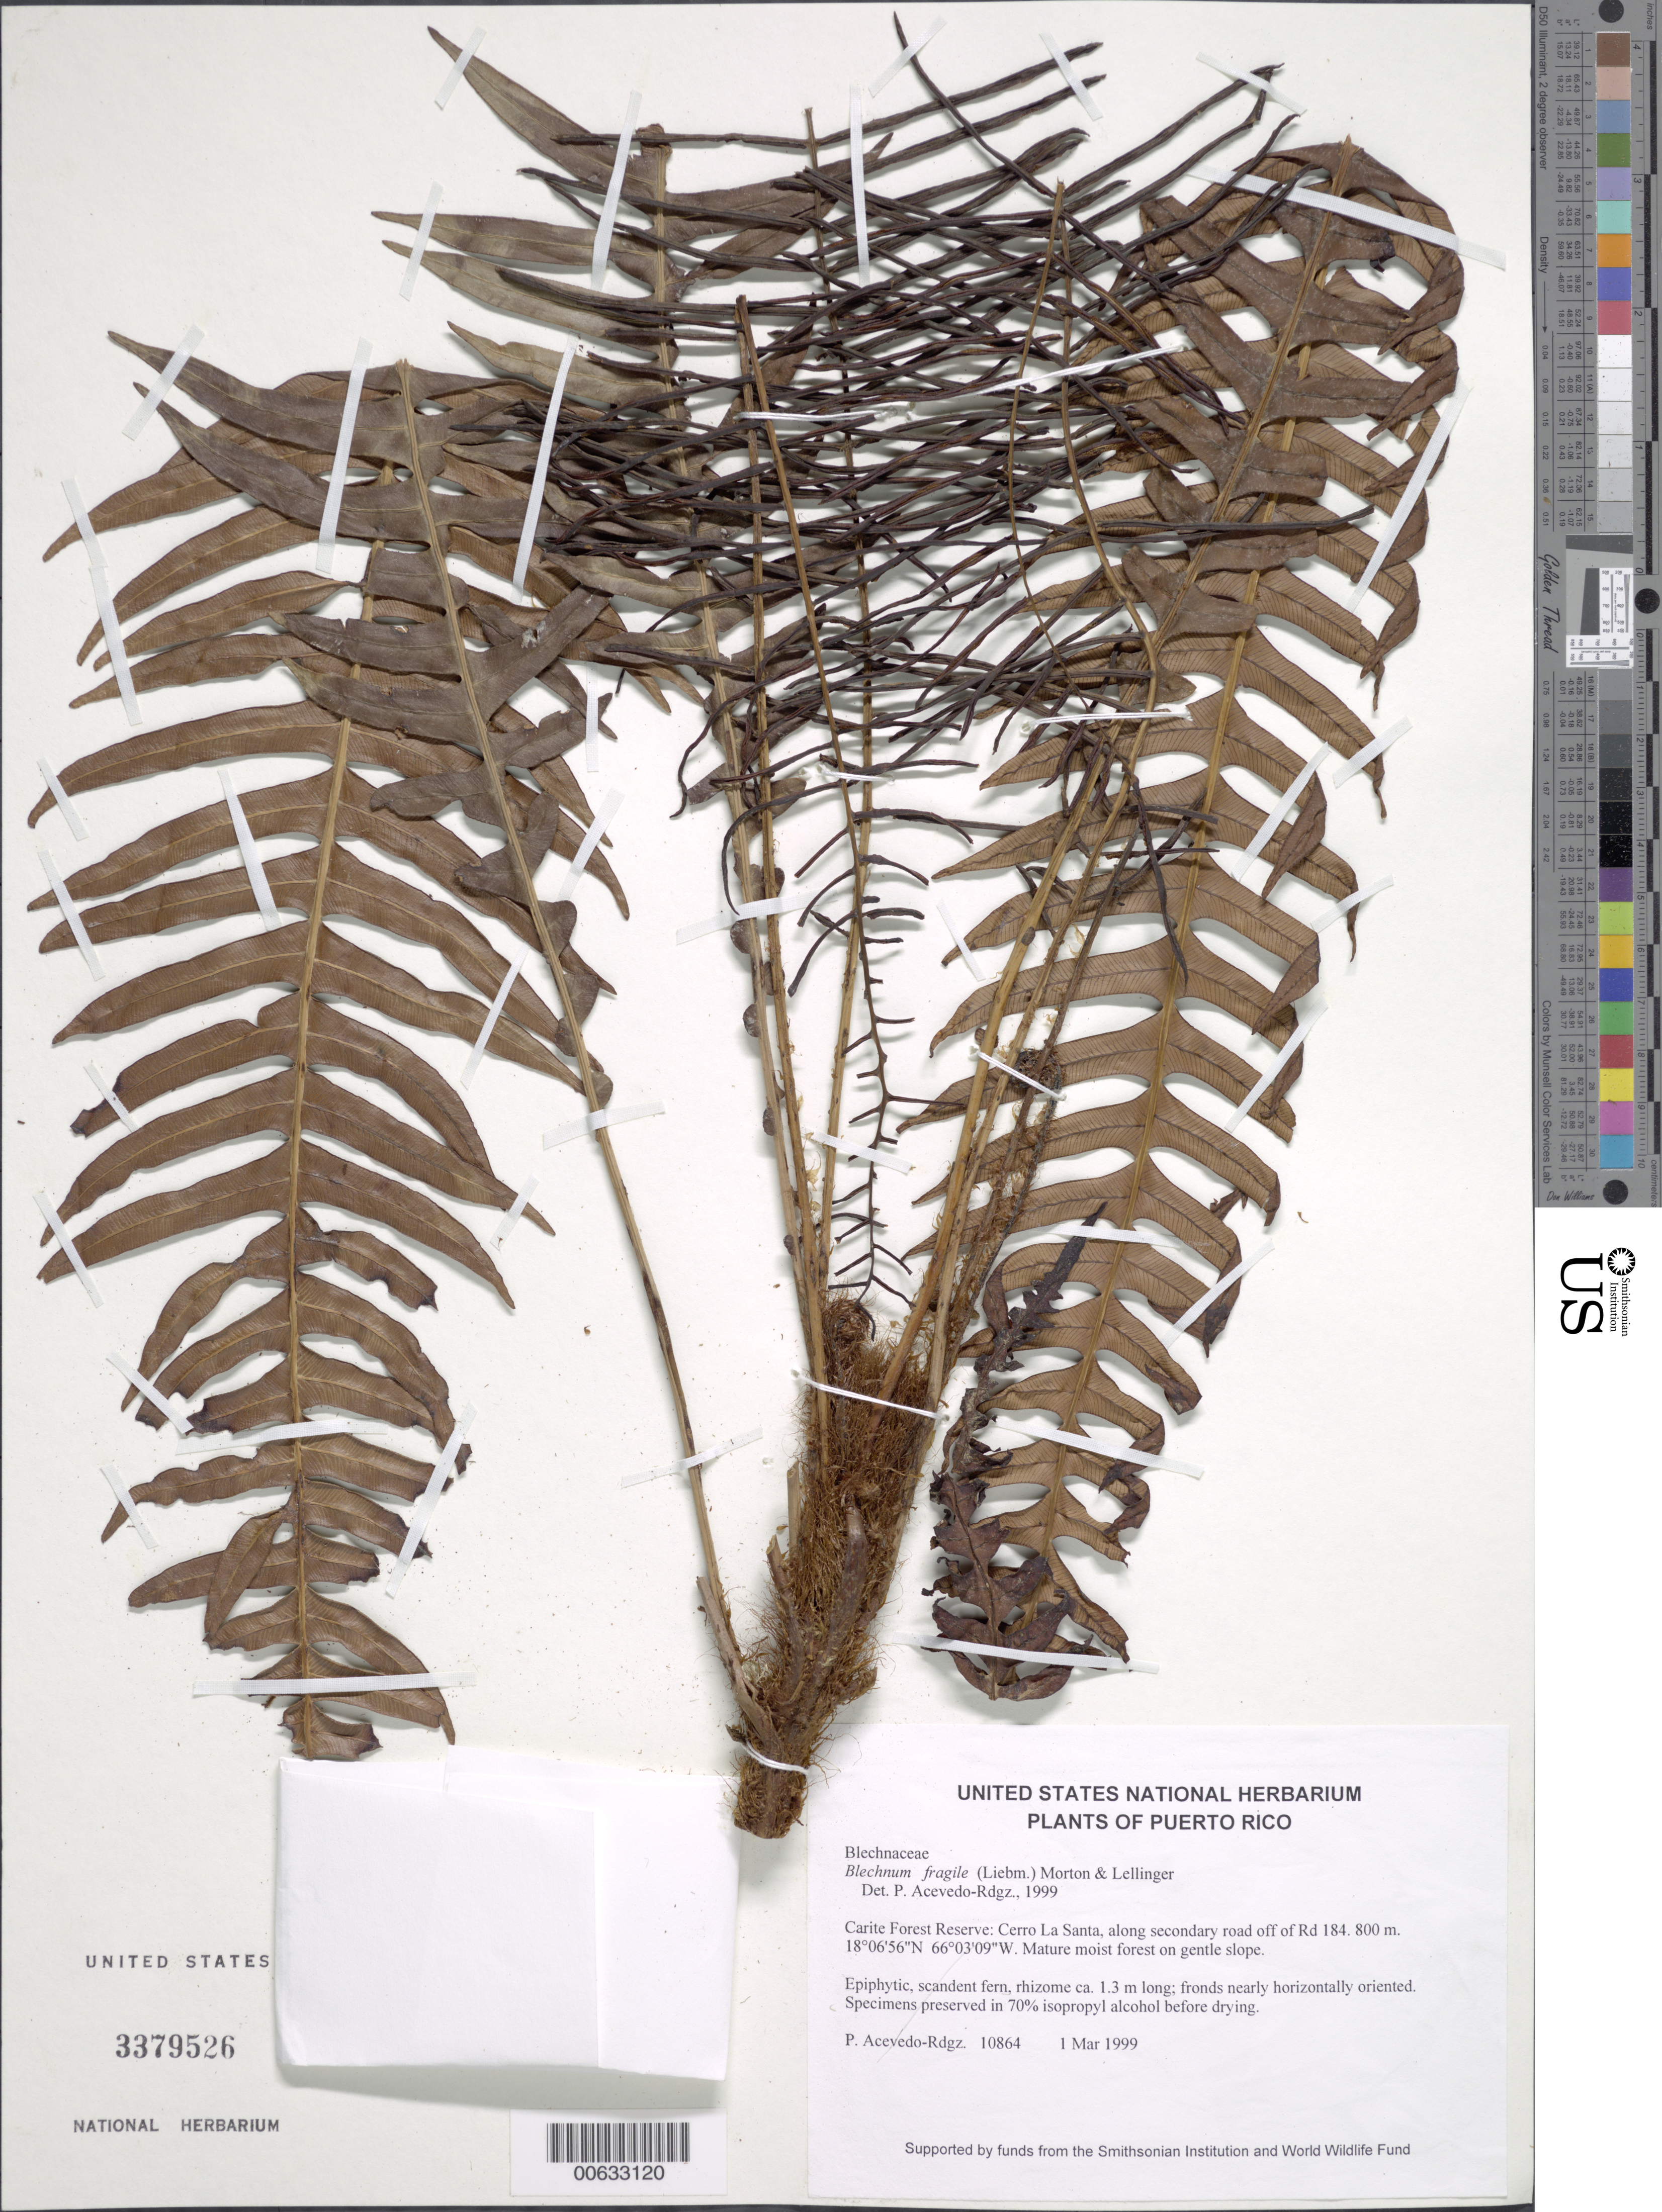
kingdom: Plantae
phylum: Tracheophyta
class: Polypodiopsida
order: Polypodiales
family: Blechnaceae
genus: Blechnum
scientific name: Blechnum fragile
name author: (Liebm.) C.V. Morton & Lellinger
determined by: Acevedo-Rodríguez, P., (BOT), Smithsonian Institution - National Museum of Natural History (UNITED STATES)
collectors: P. Acevedo-Rodr.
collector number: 10864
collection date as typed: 01 Mar 1999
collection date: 1999-03-01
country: Puerto Rico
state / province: San Lorenzo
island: Puerto Rico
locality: Cayey; Carite Forest Reserve: Cerro La Santa, along secondary road off of Rd 184.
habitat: Mature moist forest on gentle slope.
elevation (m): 800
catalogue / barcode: US 3379526